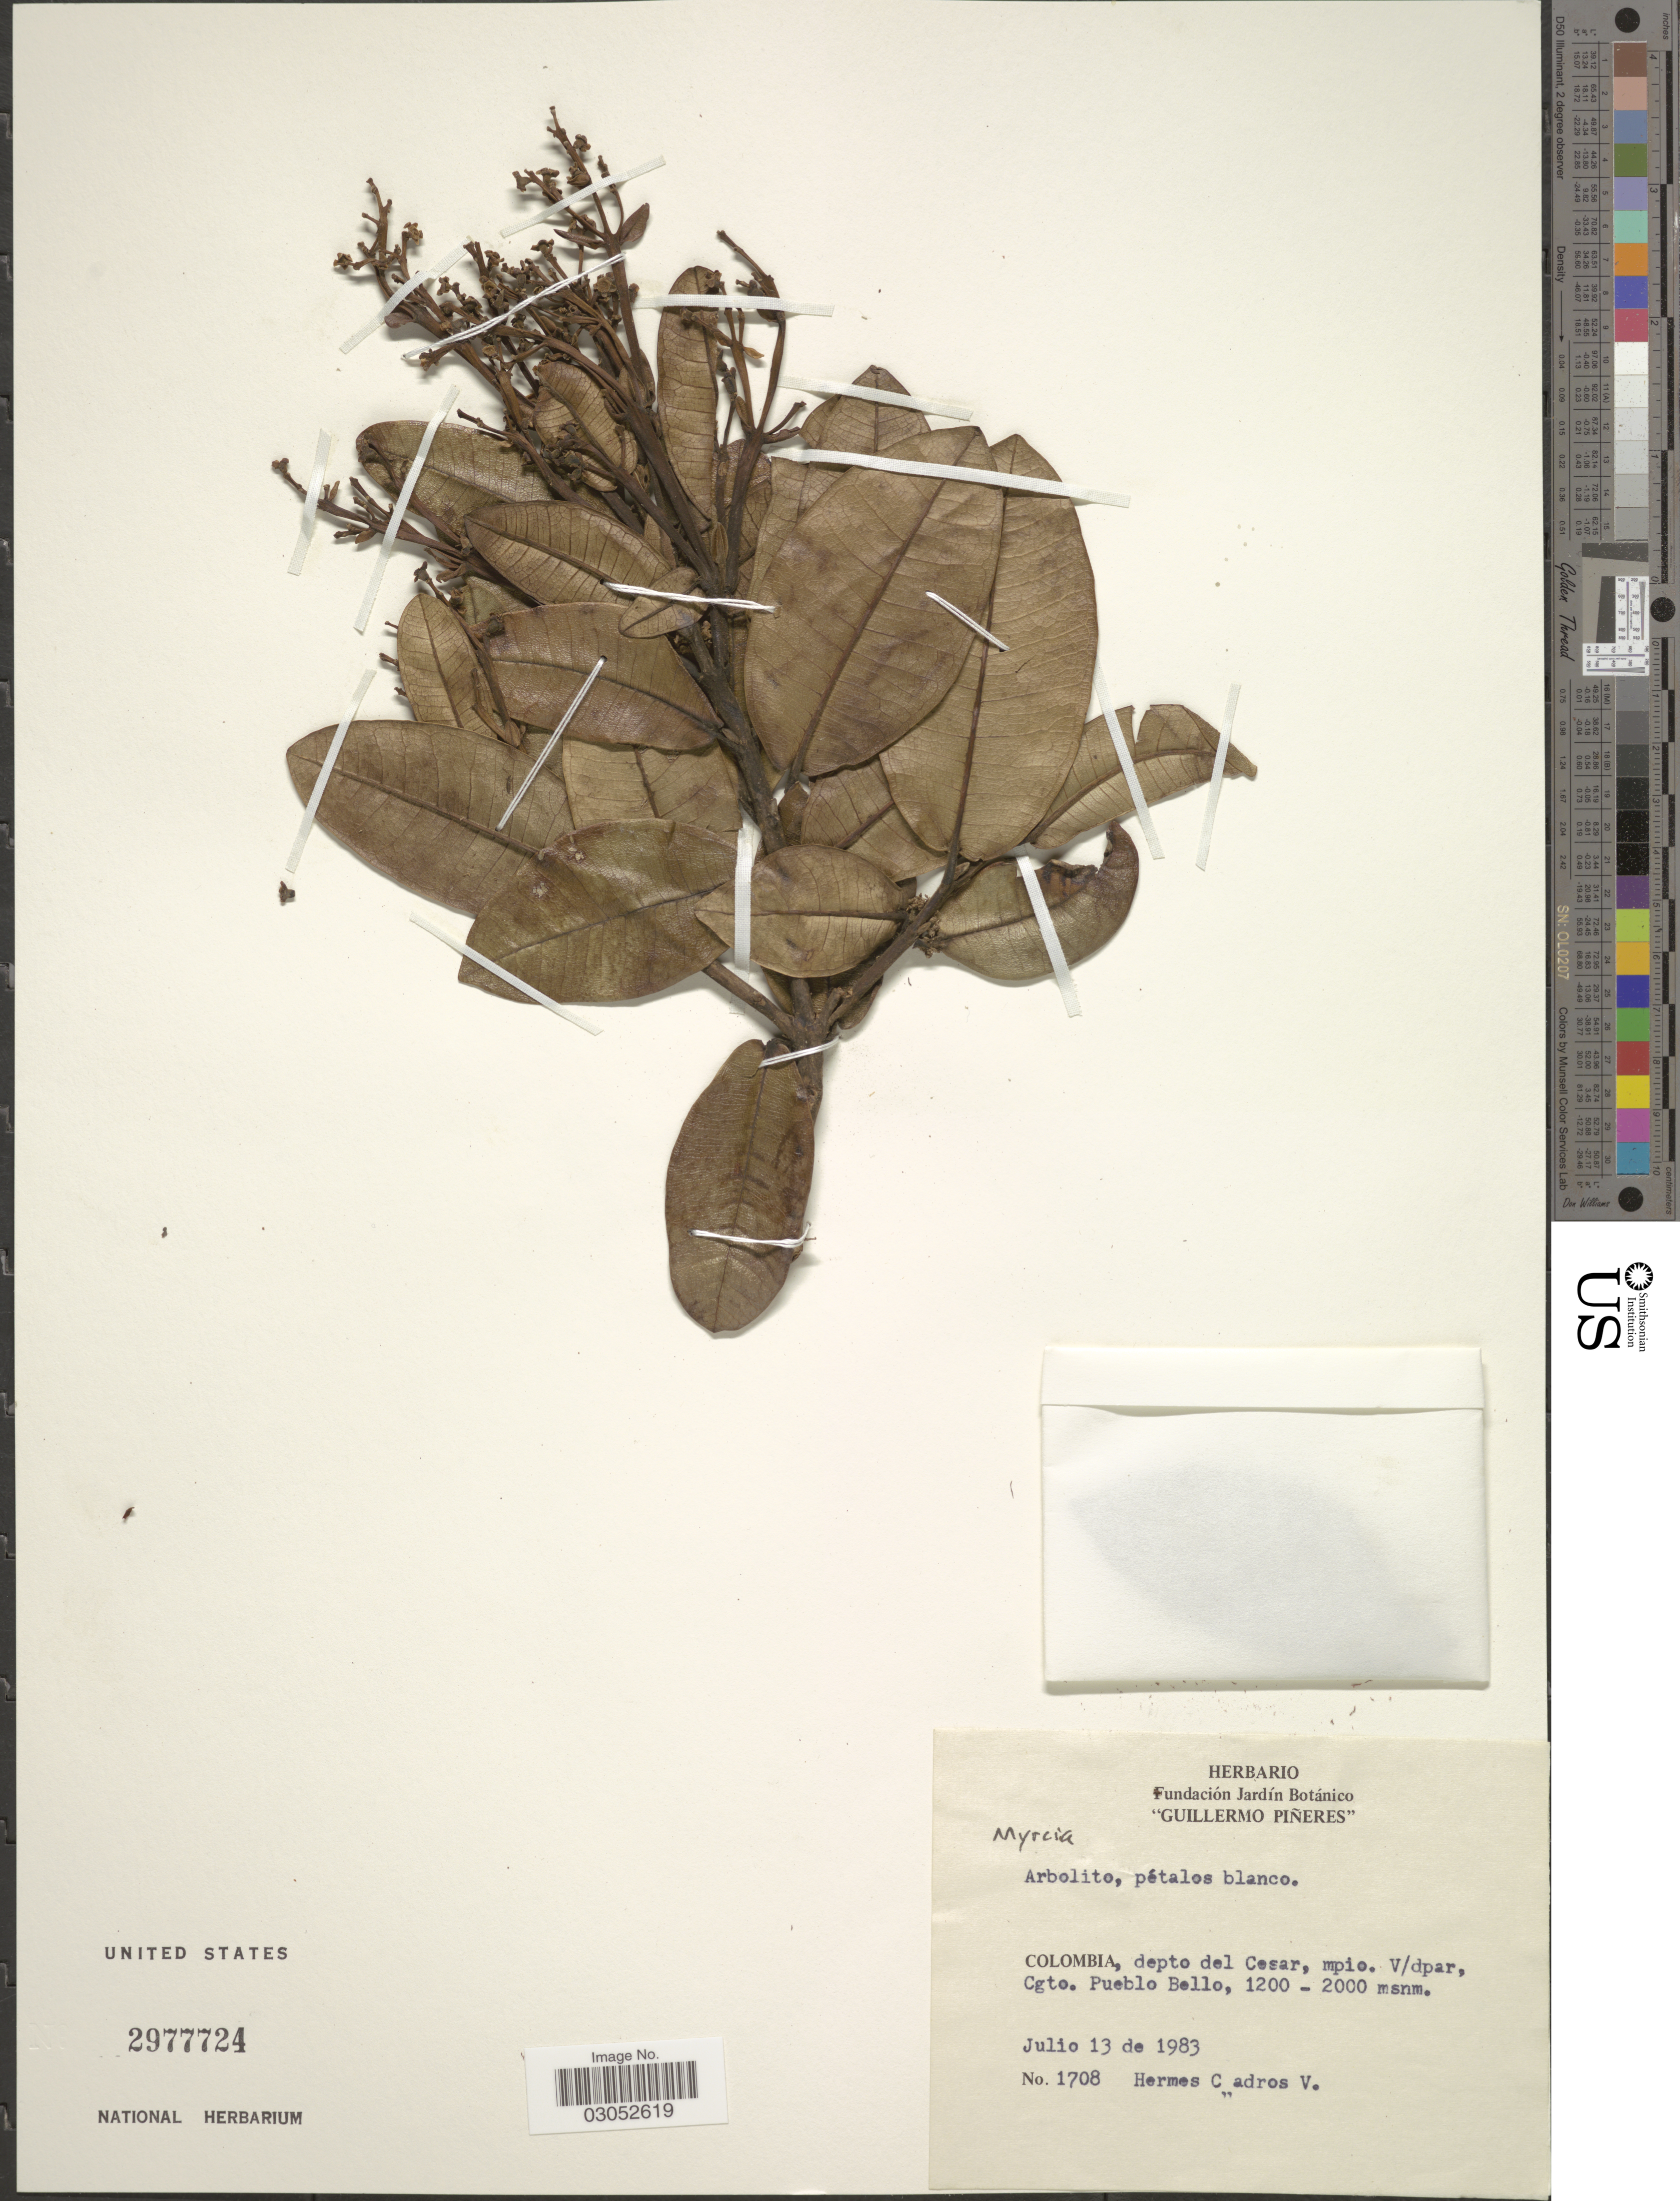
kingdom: Plantae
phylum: Tracheophyta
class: Magnoliopsida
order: Myrtales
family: Myrtaceae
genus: Myrcia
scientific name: Myrcia sp.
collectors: H. Cuadros V.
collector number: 1708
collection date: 1983-07-13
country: Colombia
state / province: Cesar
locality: Depto del Cesar, mpio. V/dpar, Cgto. Pueblo Bello.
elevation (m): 1200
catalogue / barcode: US 2977724